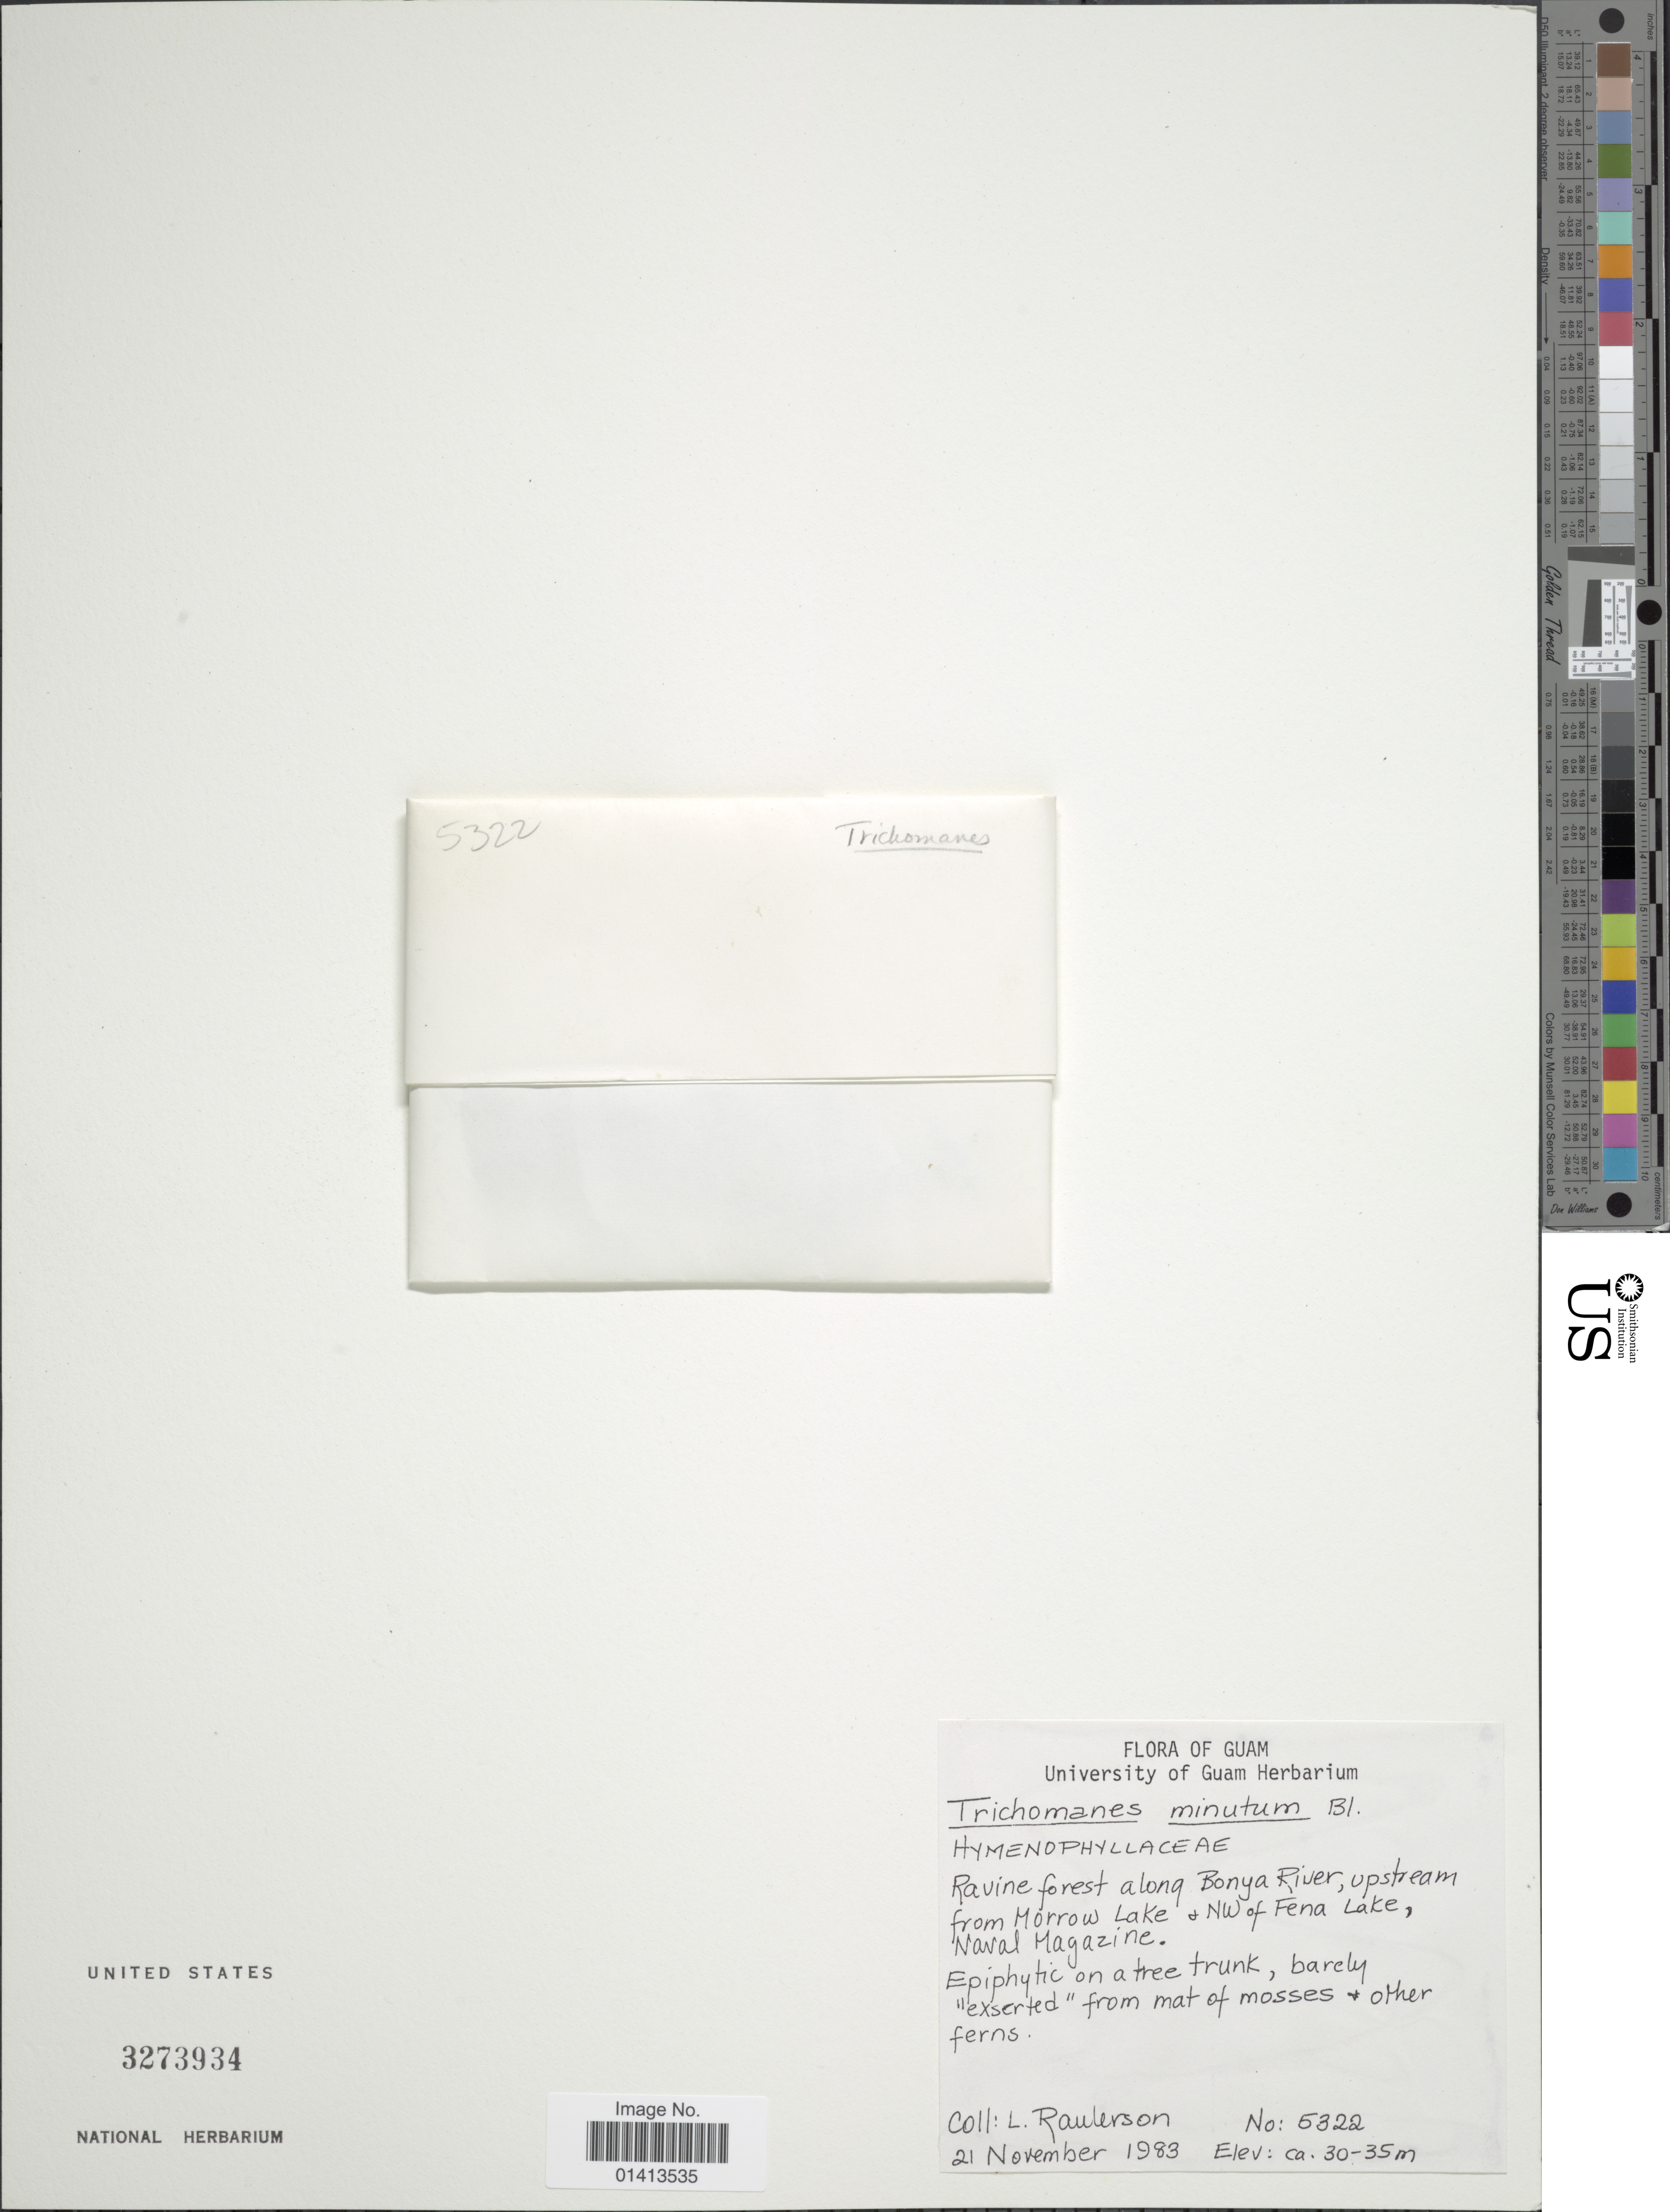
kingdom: Plantae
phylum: Tracheophyta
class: Polypodiopsida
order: Hymenophyllales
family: Hymenophyllaceae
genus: Crepidomanes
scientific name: Crepidomanes minutum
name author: (Blume) K. Iwats.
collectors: L. Raulerson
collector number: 5322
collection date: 1983-11-21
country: Guam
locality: Ravine forest along Bonya River, upstream from Morrow Lake & NW of Fena Lake, Naval Magazine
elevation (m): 30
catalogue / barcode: US 3273934